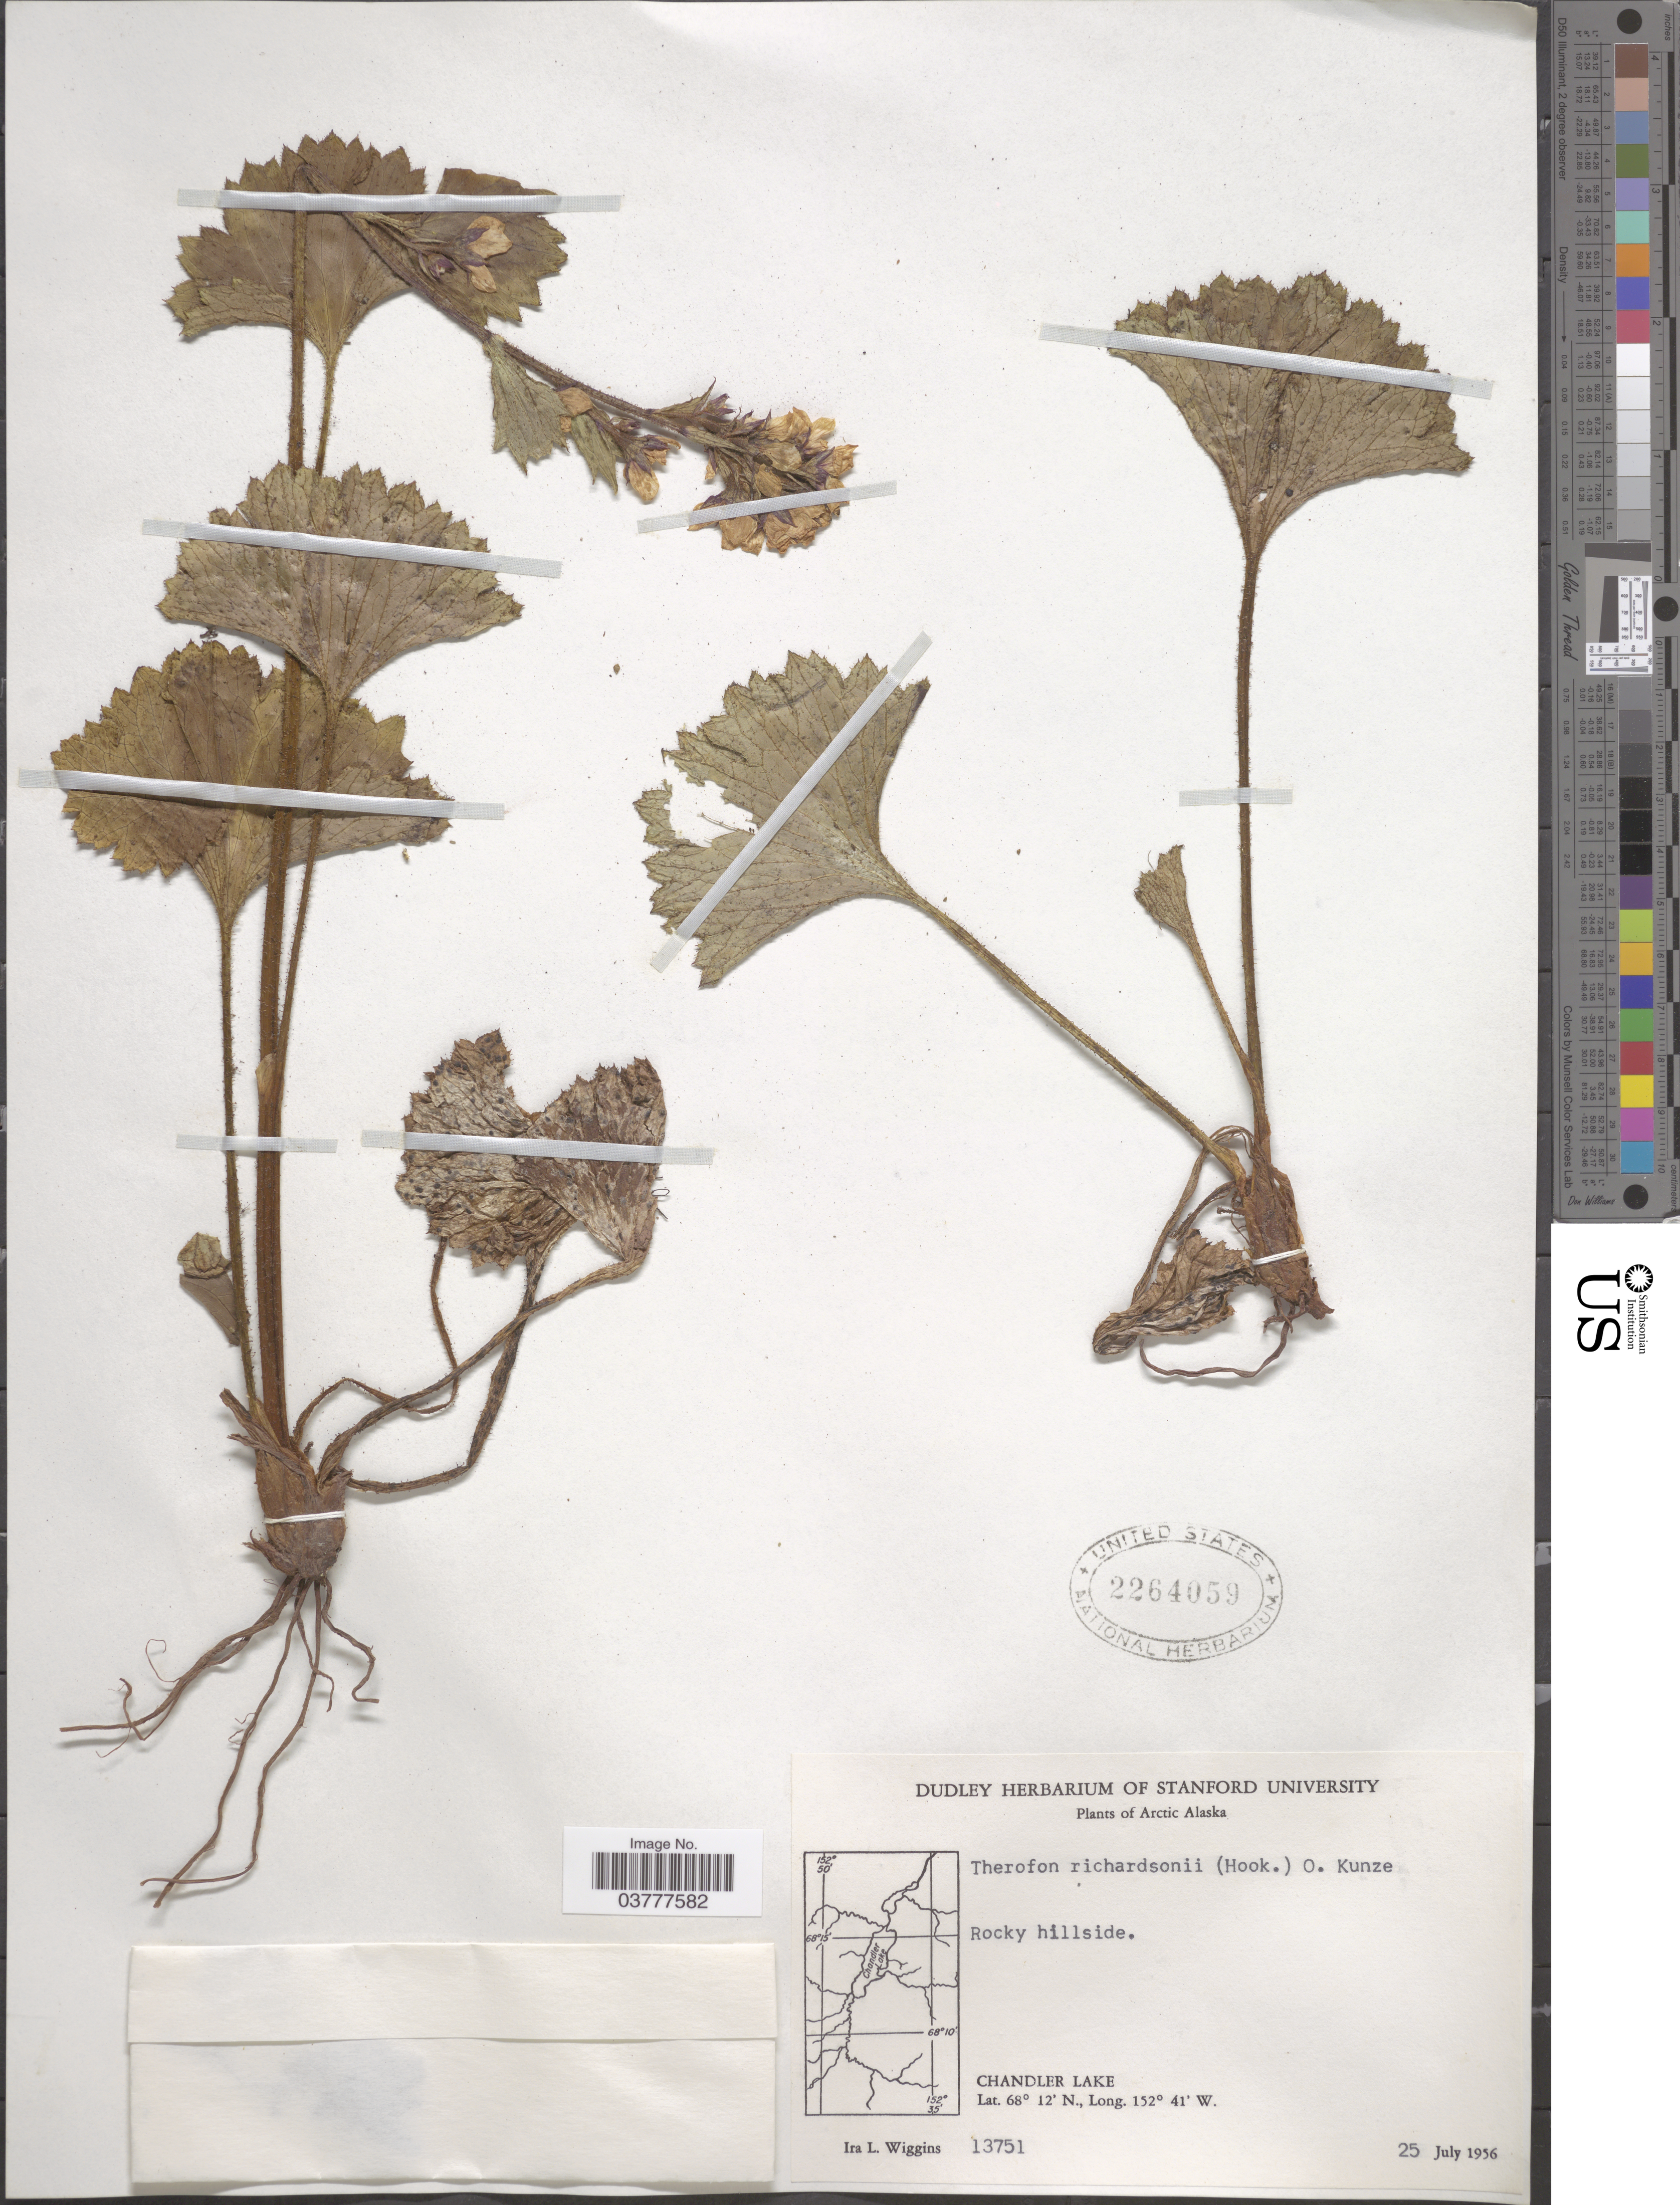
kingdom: Plantae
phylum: Tracheophyta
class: Magnoliopsida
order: Saxifragales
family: Saxifragaceae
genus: Boykinia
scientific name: Boykinia richardsonii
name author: (Hook.) A. Gray ex B.D. Jacks.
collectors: I. L. Wiggins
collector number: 13751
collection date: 1956-07-25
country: United States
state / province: Alaska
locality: Arctic Alaska. Chandler Lake.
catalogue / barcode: US 2264059